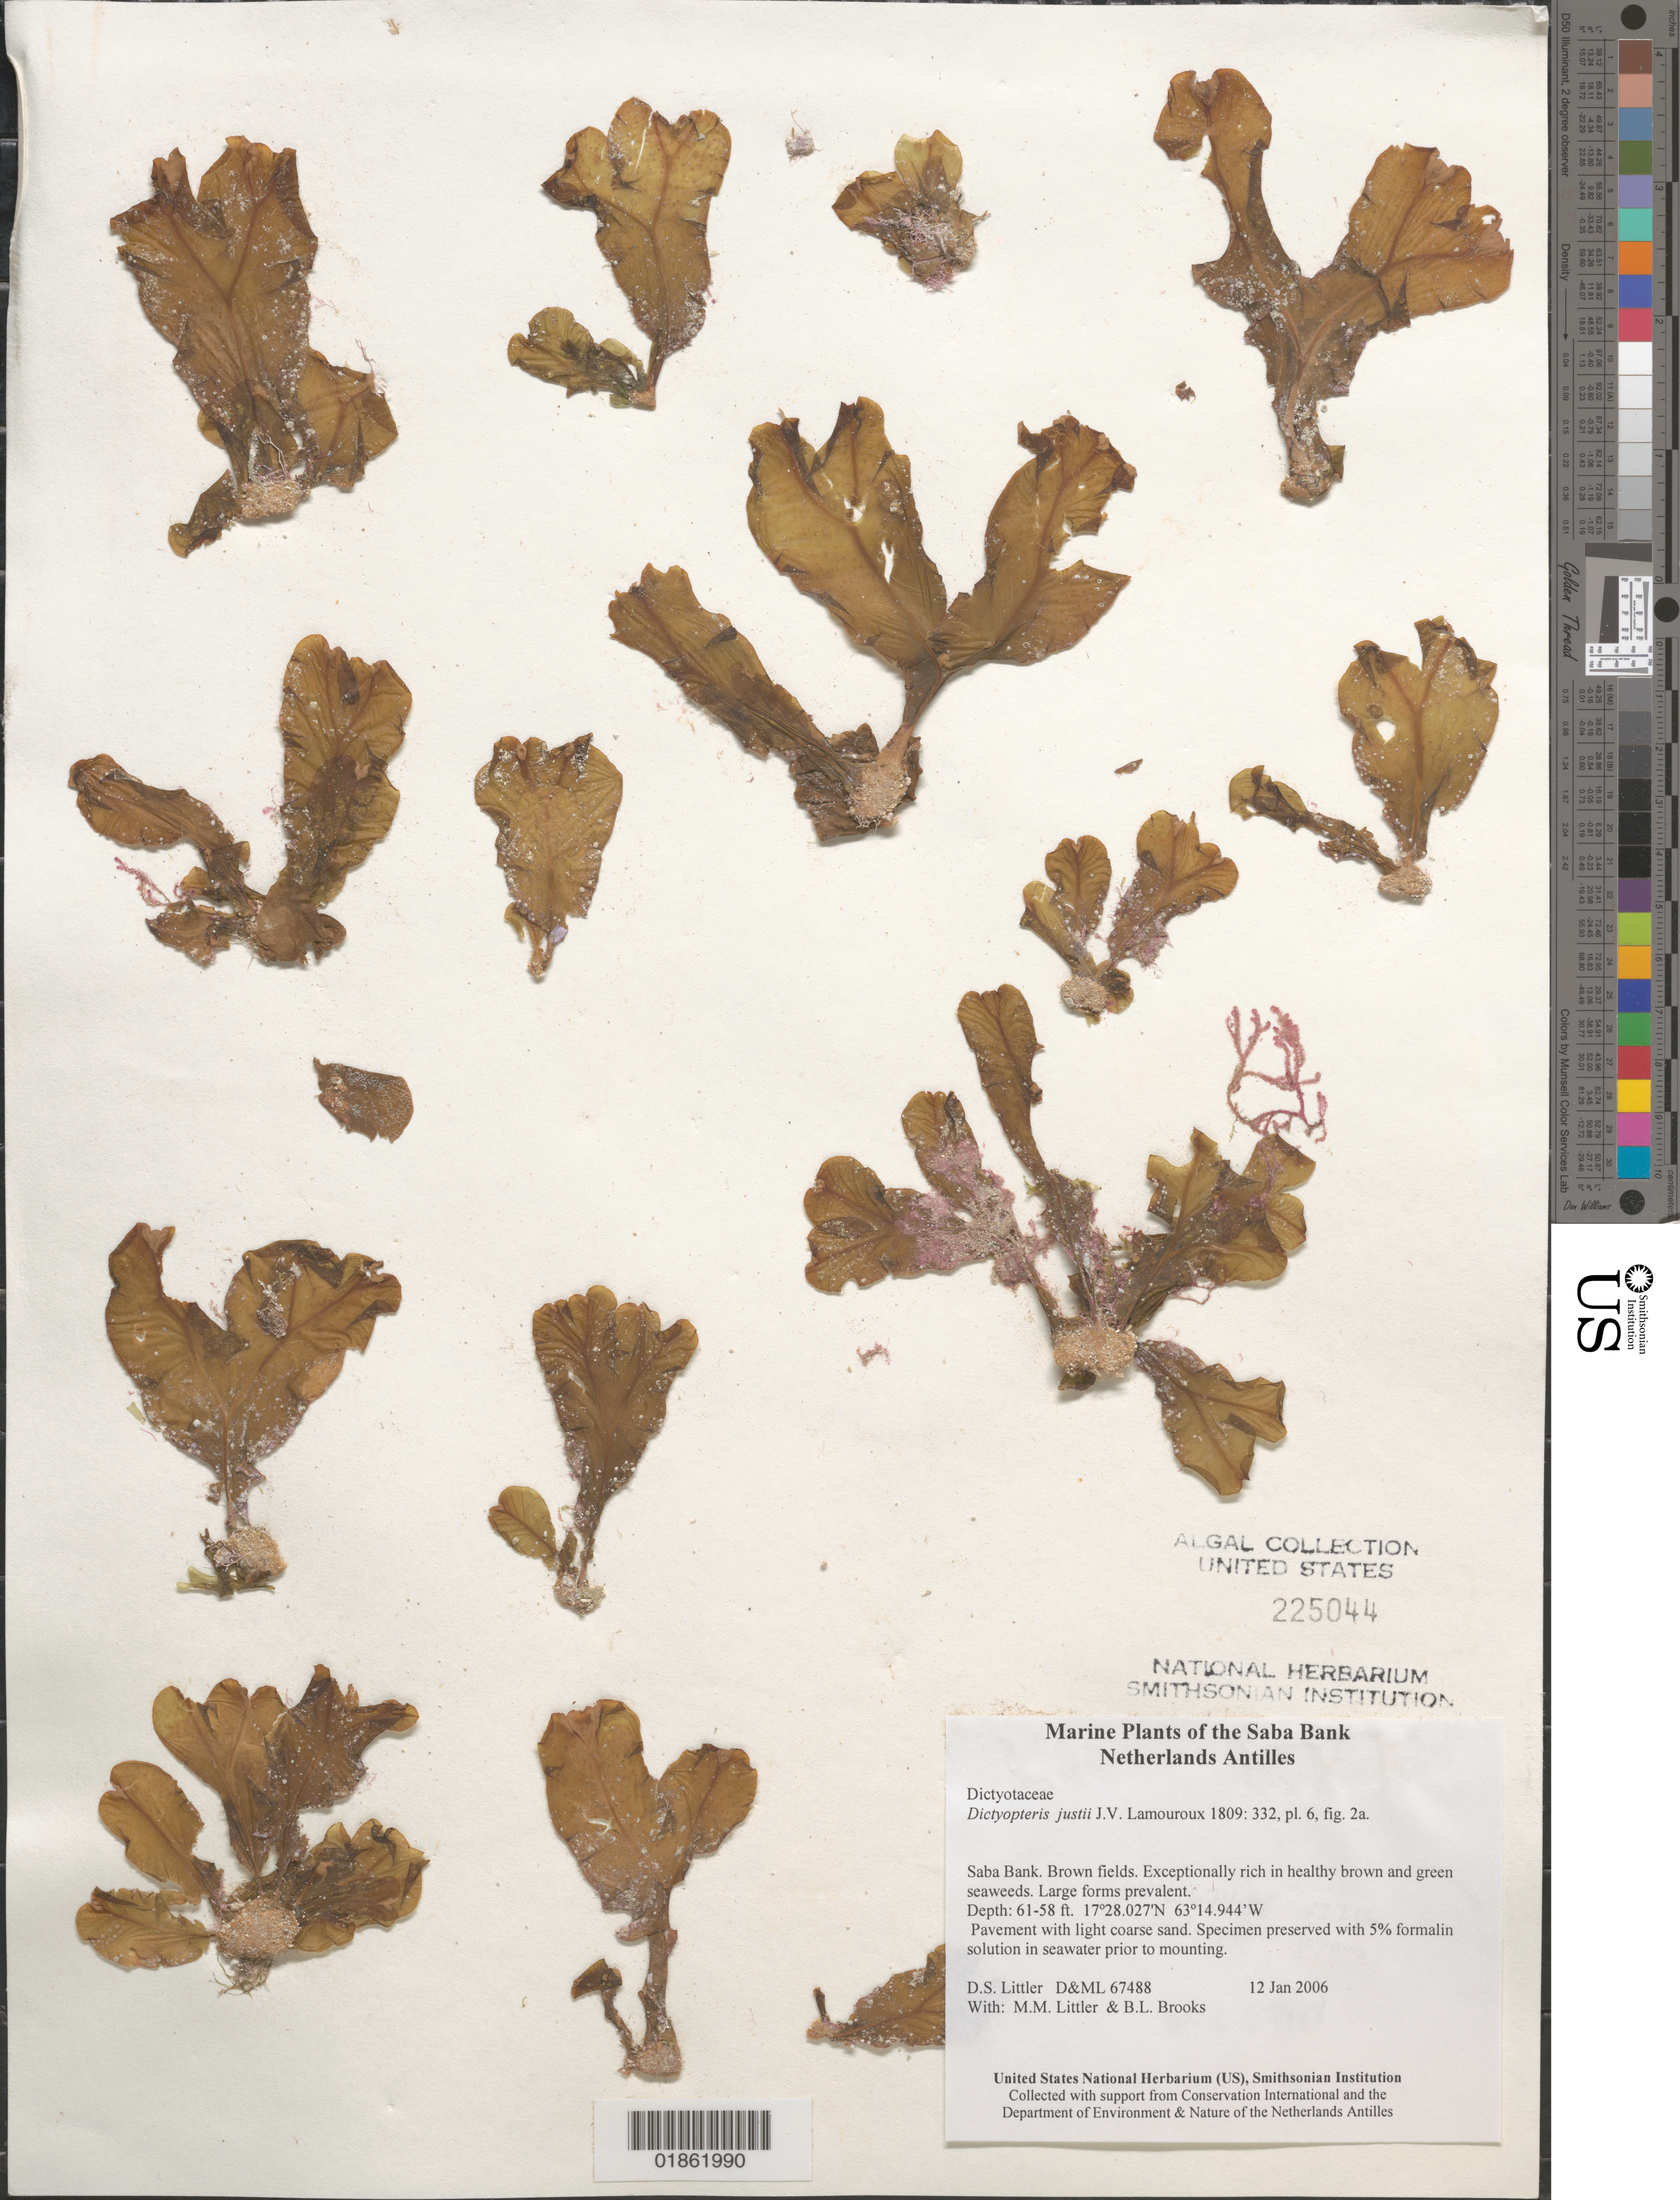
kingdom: Chromista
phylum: Ochrophyta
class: Phaeophyceae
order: Dictyotales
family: Dictyotaceae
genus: Dictyopteris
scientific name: Dictyopteris justii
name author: J.V.Lamouroux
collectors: M. M. Littler, D. S. Littler & B. Brooks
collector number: D&ML 67488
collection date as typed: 12 Jan 2006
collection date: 2006-01-12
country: Netherlands Antilles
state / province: ABC Islands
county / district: Saba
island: Saba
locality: Brown Fields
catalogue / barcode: US 225044